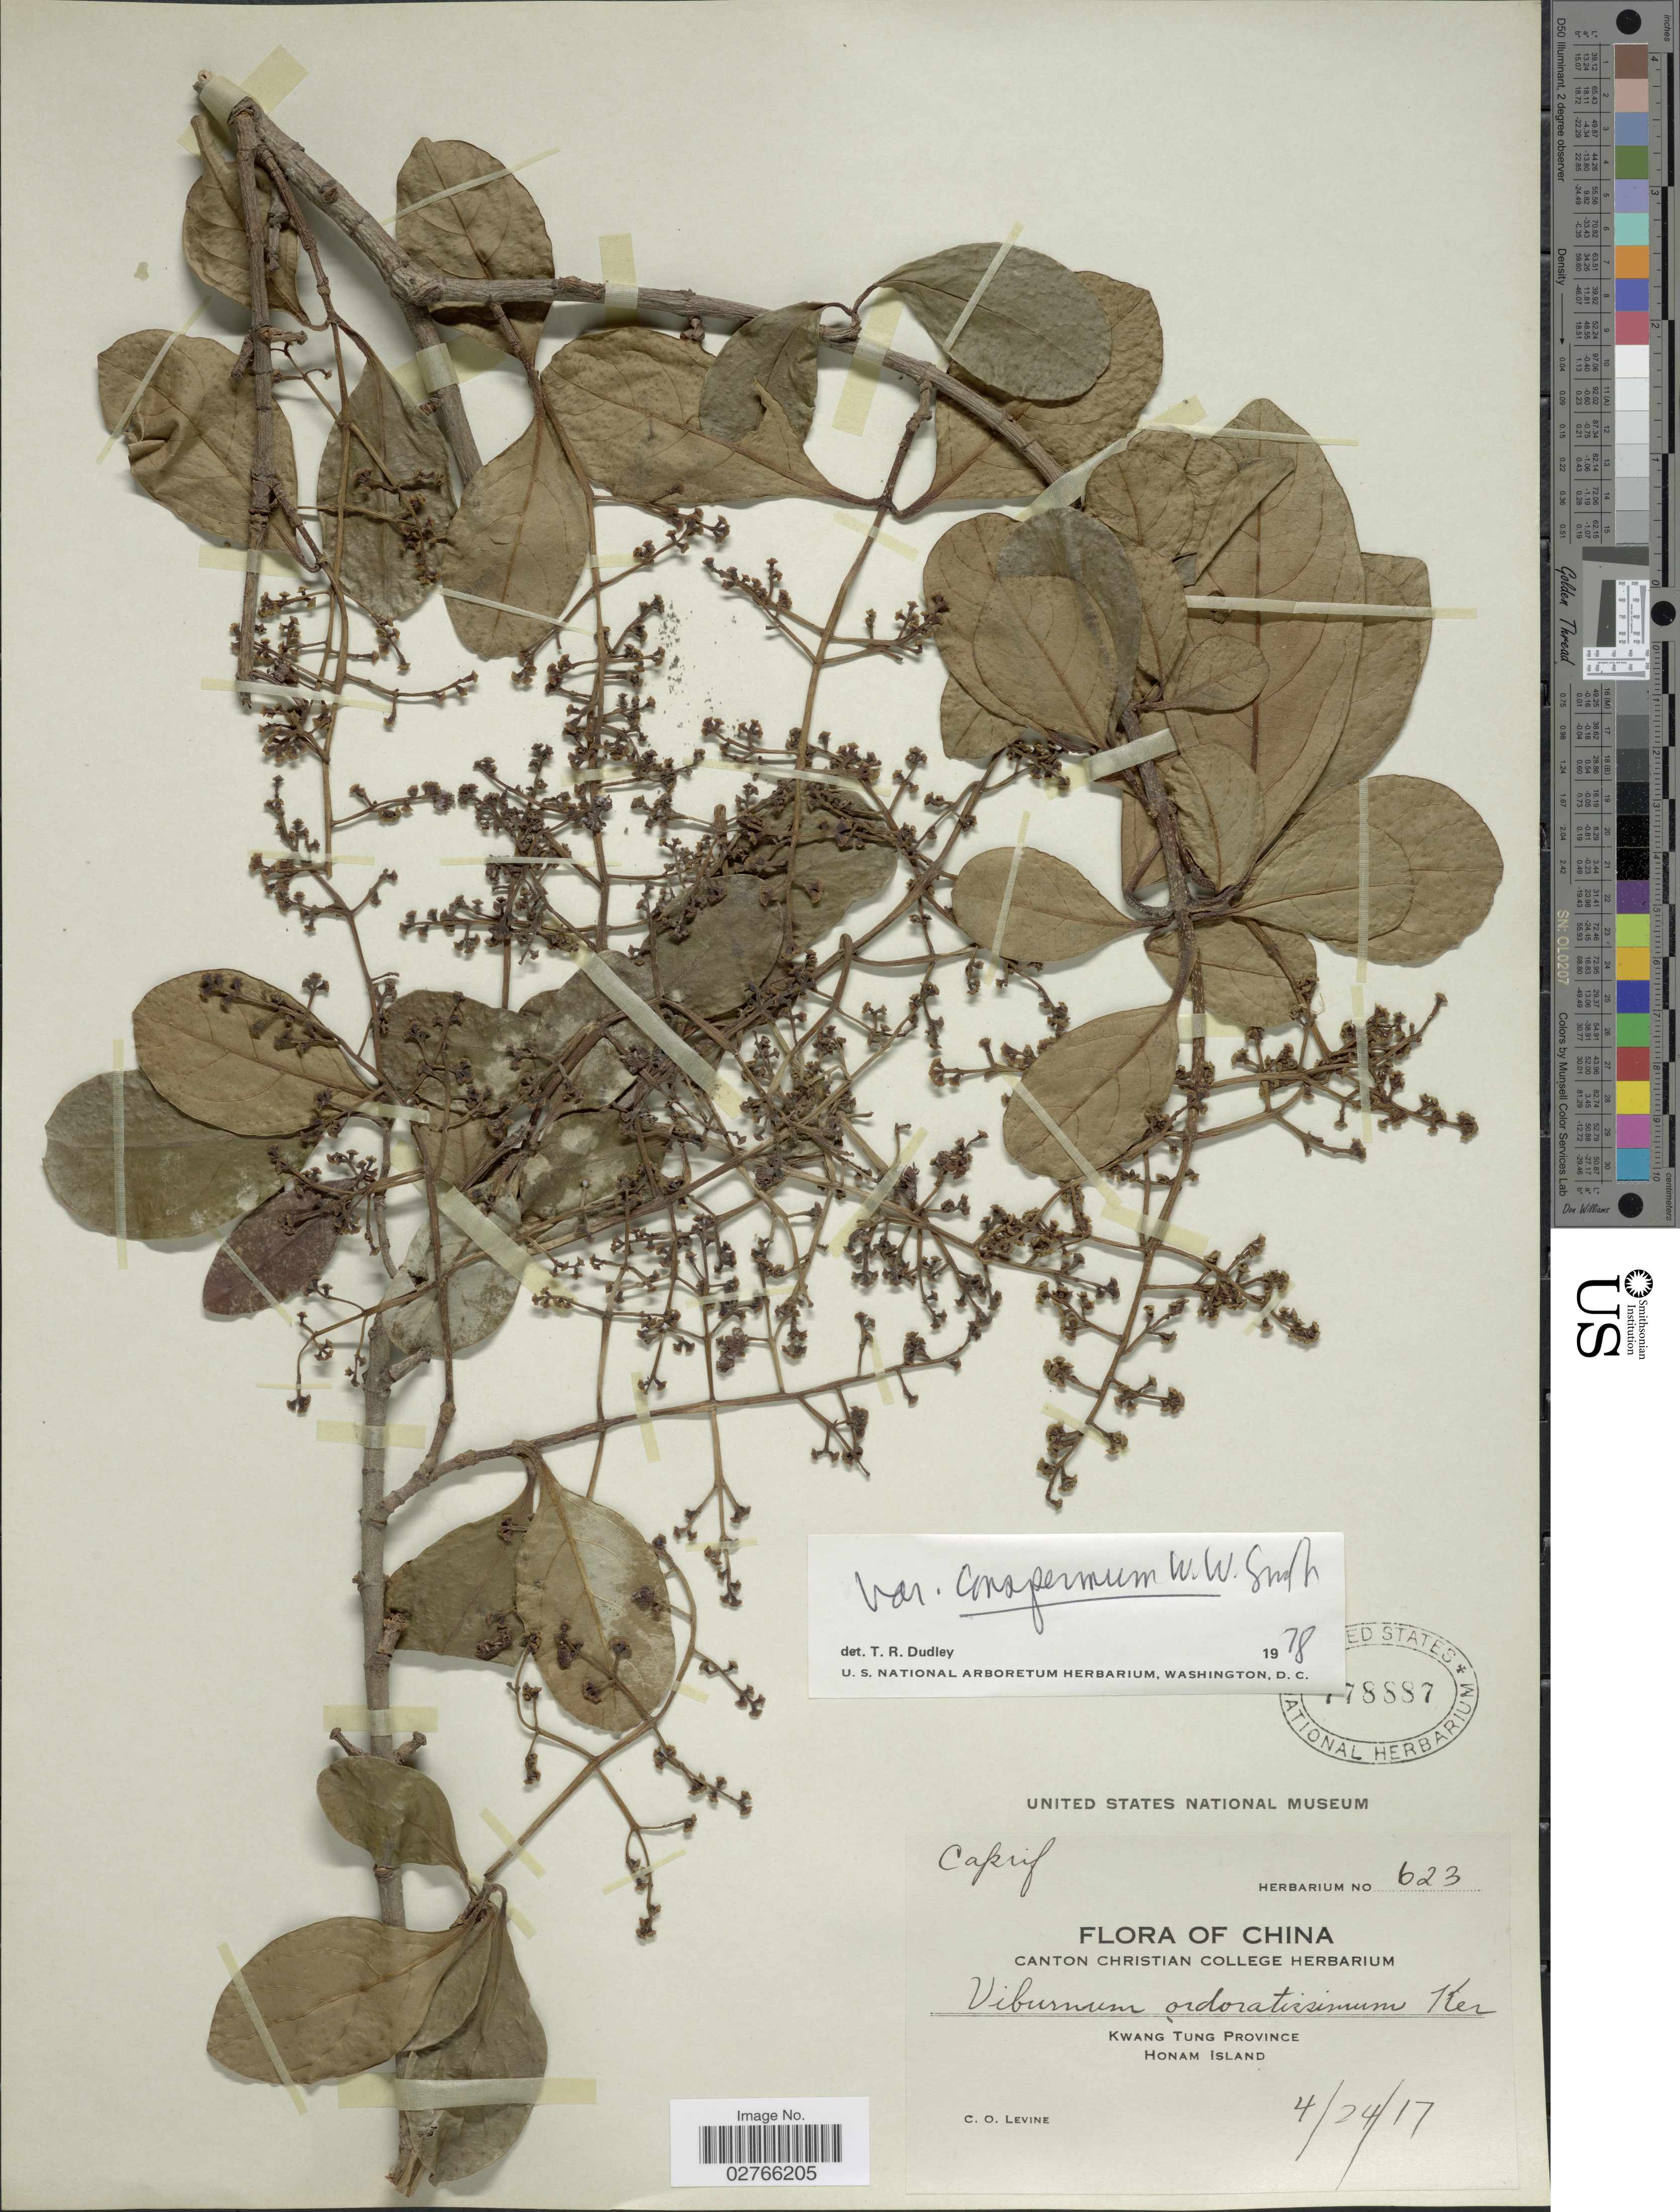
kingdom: Plantae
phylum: Tracheophyta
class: Magnoliopsida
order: Dipsacales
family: Viburnaceae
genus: Viburnum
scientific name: Viburnum odoratissimum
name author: Ker Gawl.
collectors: C. O. Levine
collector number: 623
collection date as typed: Transcribed d/m/y: 24/4/17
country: China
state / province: Guangdong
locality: Kwang Tung Province, Honam Island.